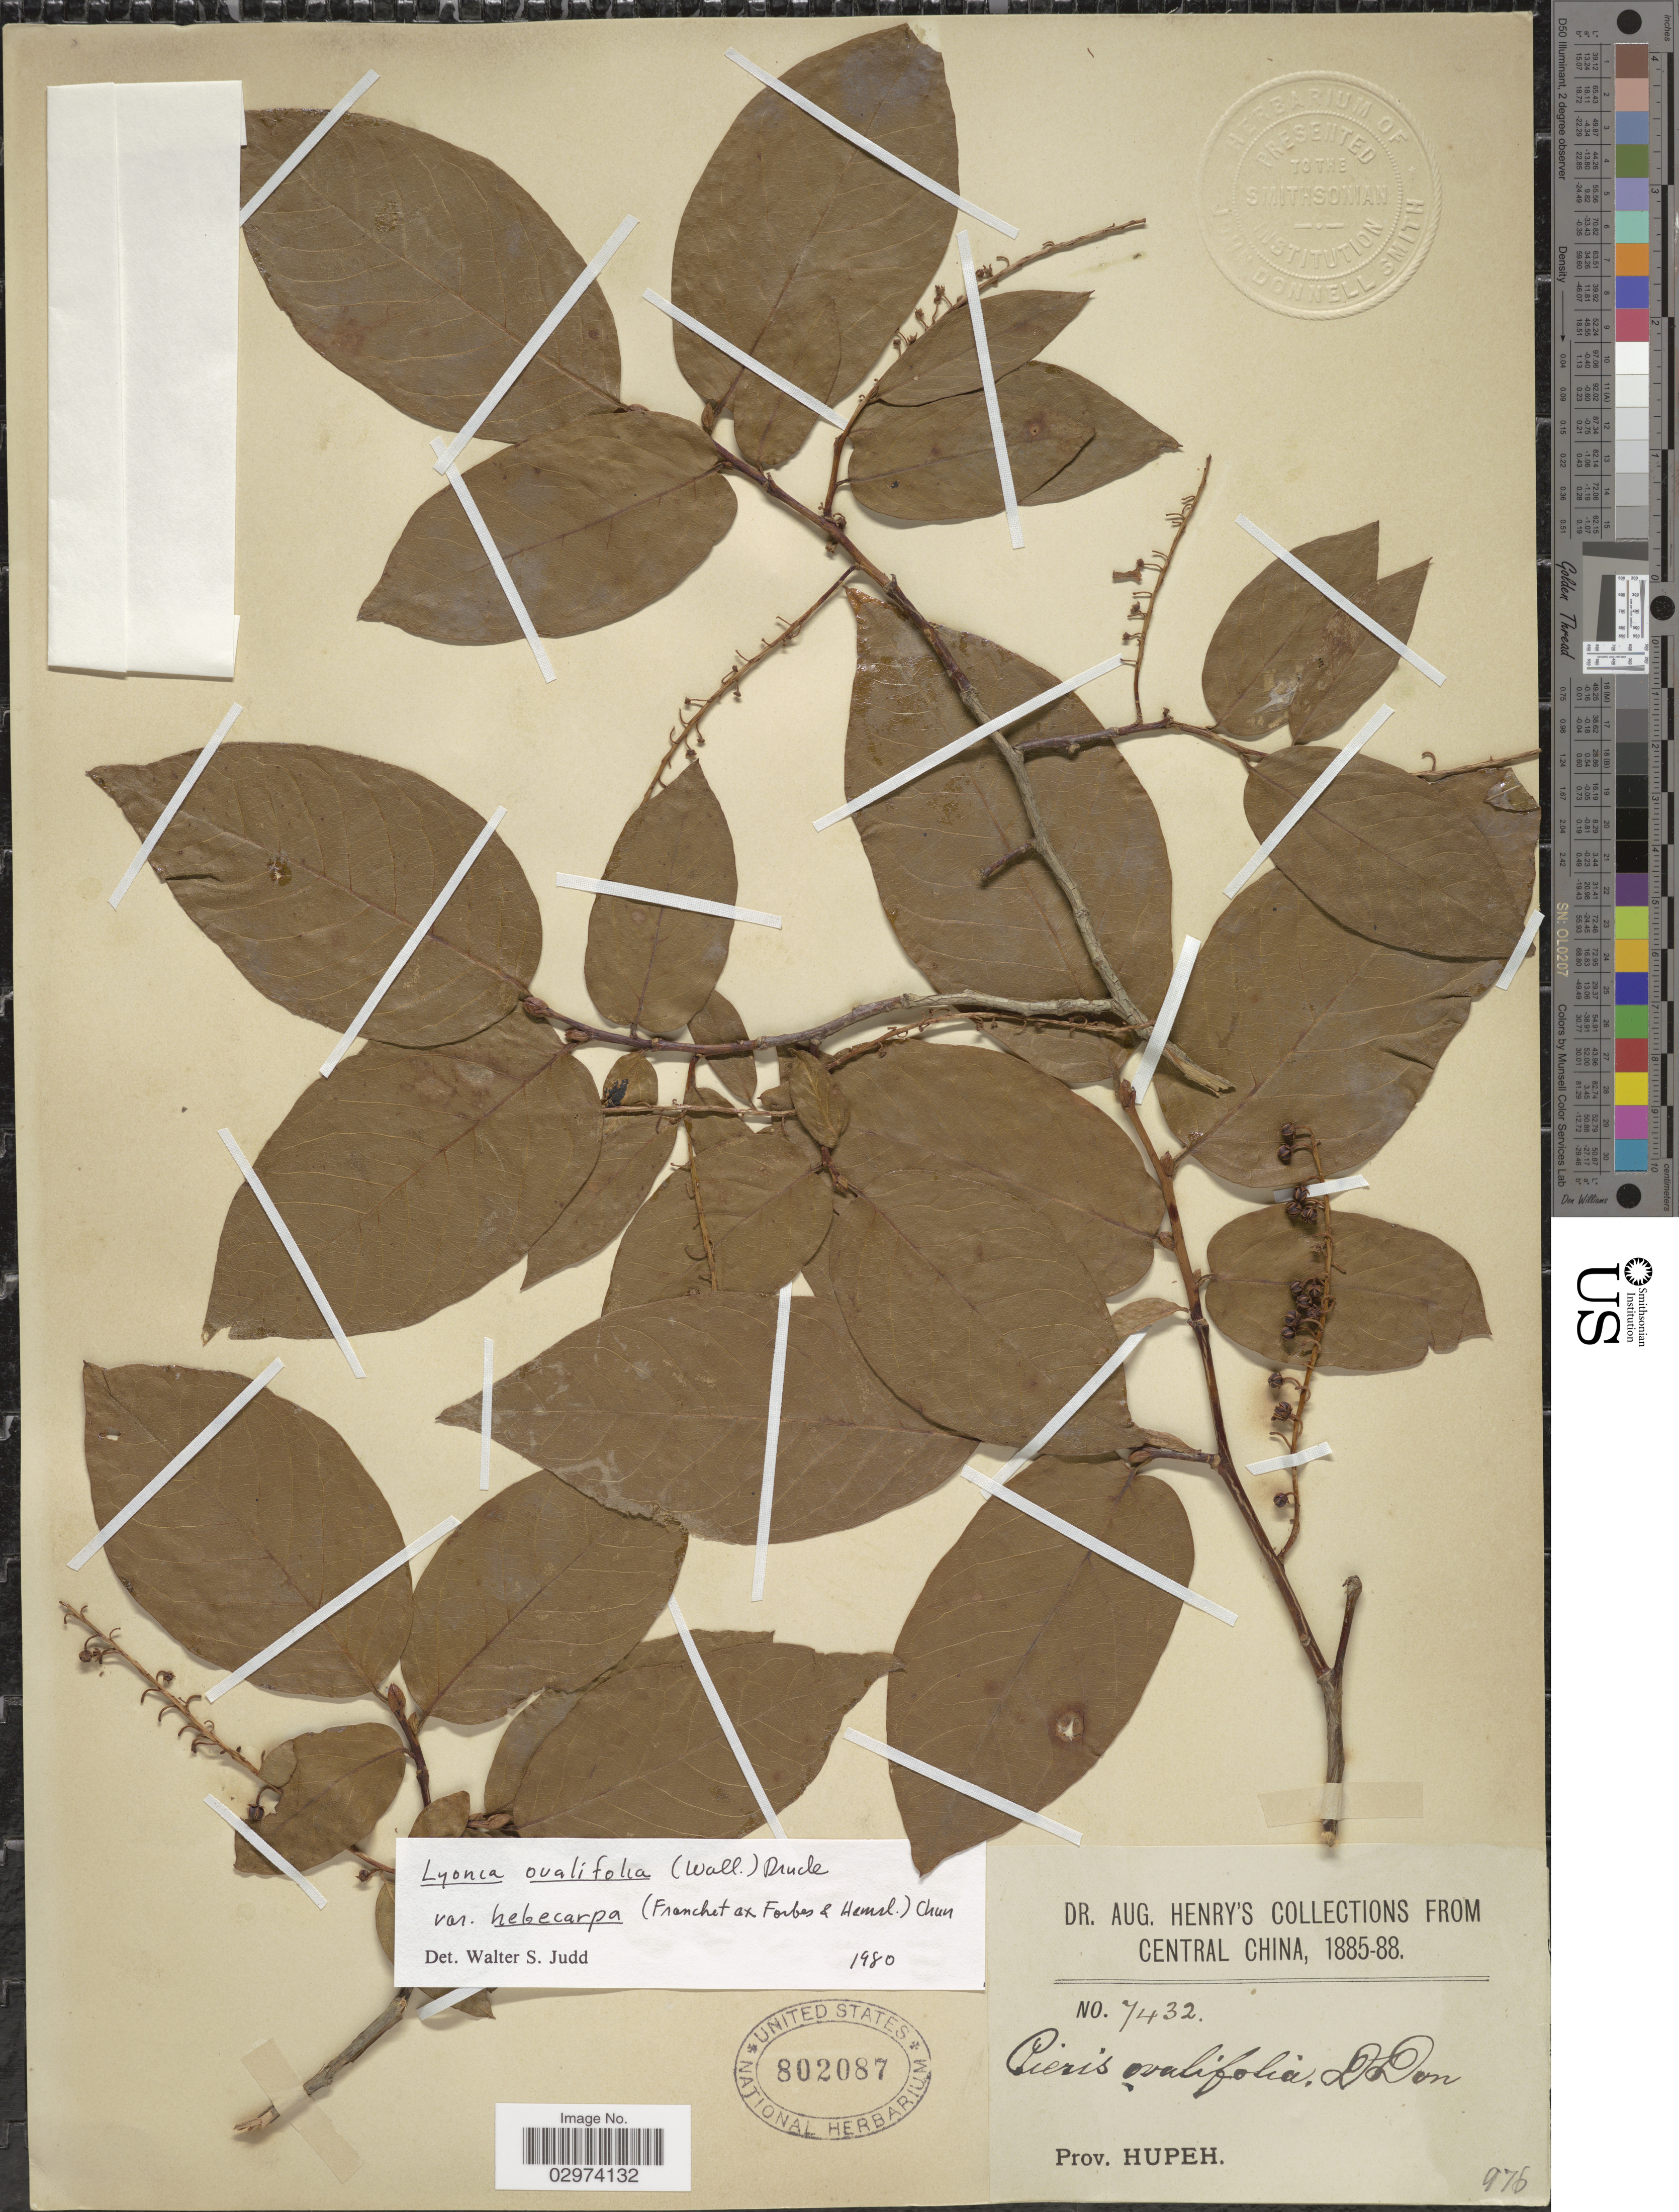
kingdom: Plantae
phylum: Tracheophyta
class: Magnoliopsida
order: Ericales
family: Ericaceae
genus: Lyonia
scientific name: Lyonia ovalifolia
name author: (Wall.) Drude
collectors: A. Henry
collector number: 7432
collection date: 1885/1888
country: China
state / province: Hubei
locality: Central China. Prov. Hupeh.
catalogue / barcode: US 802087